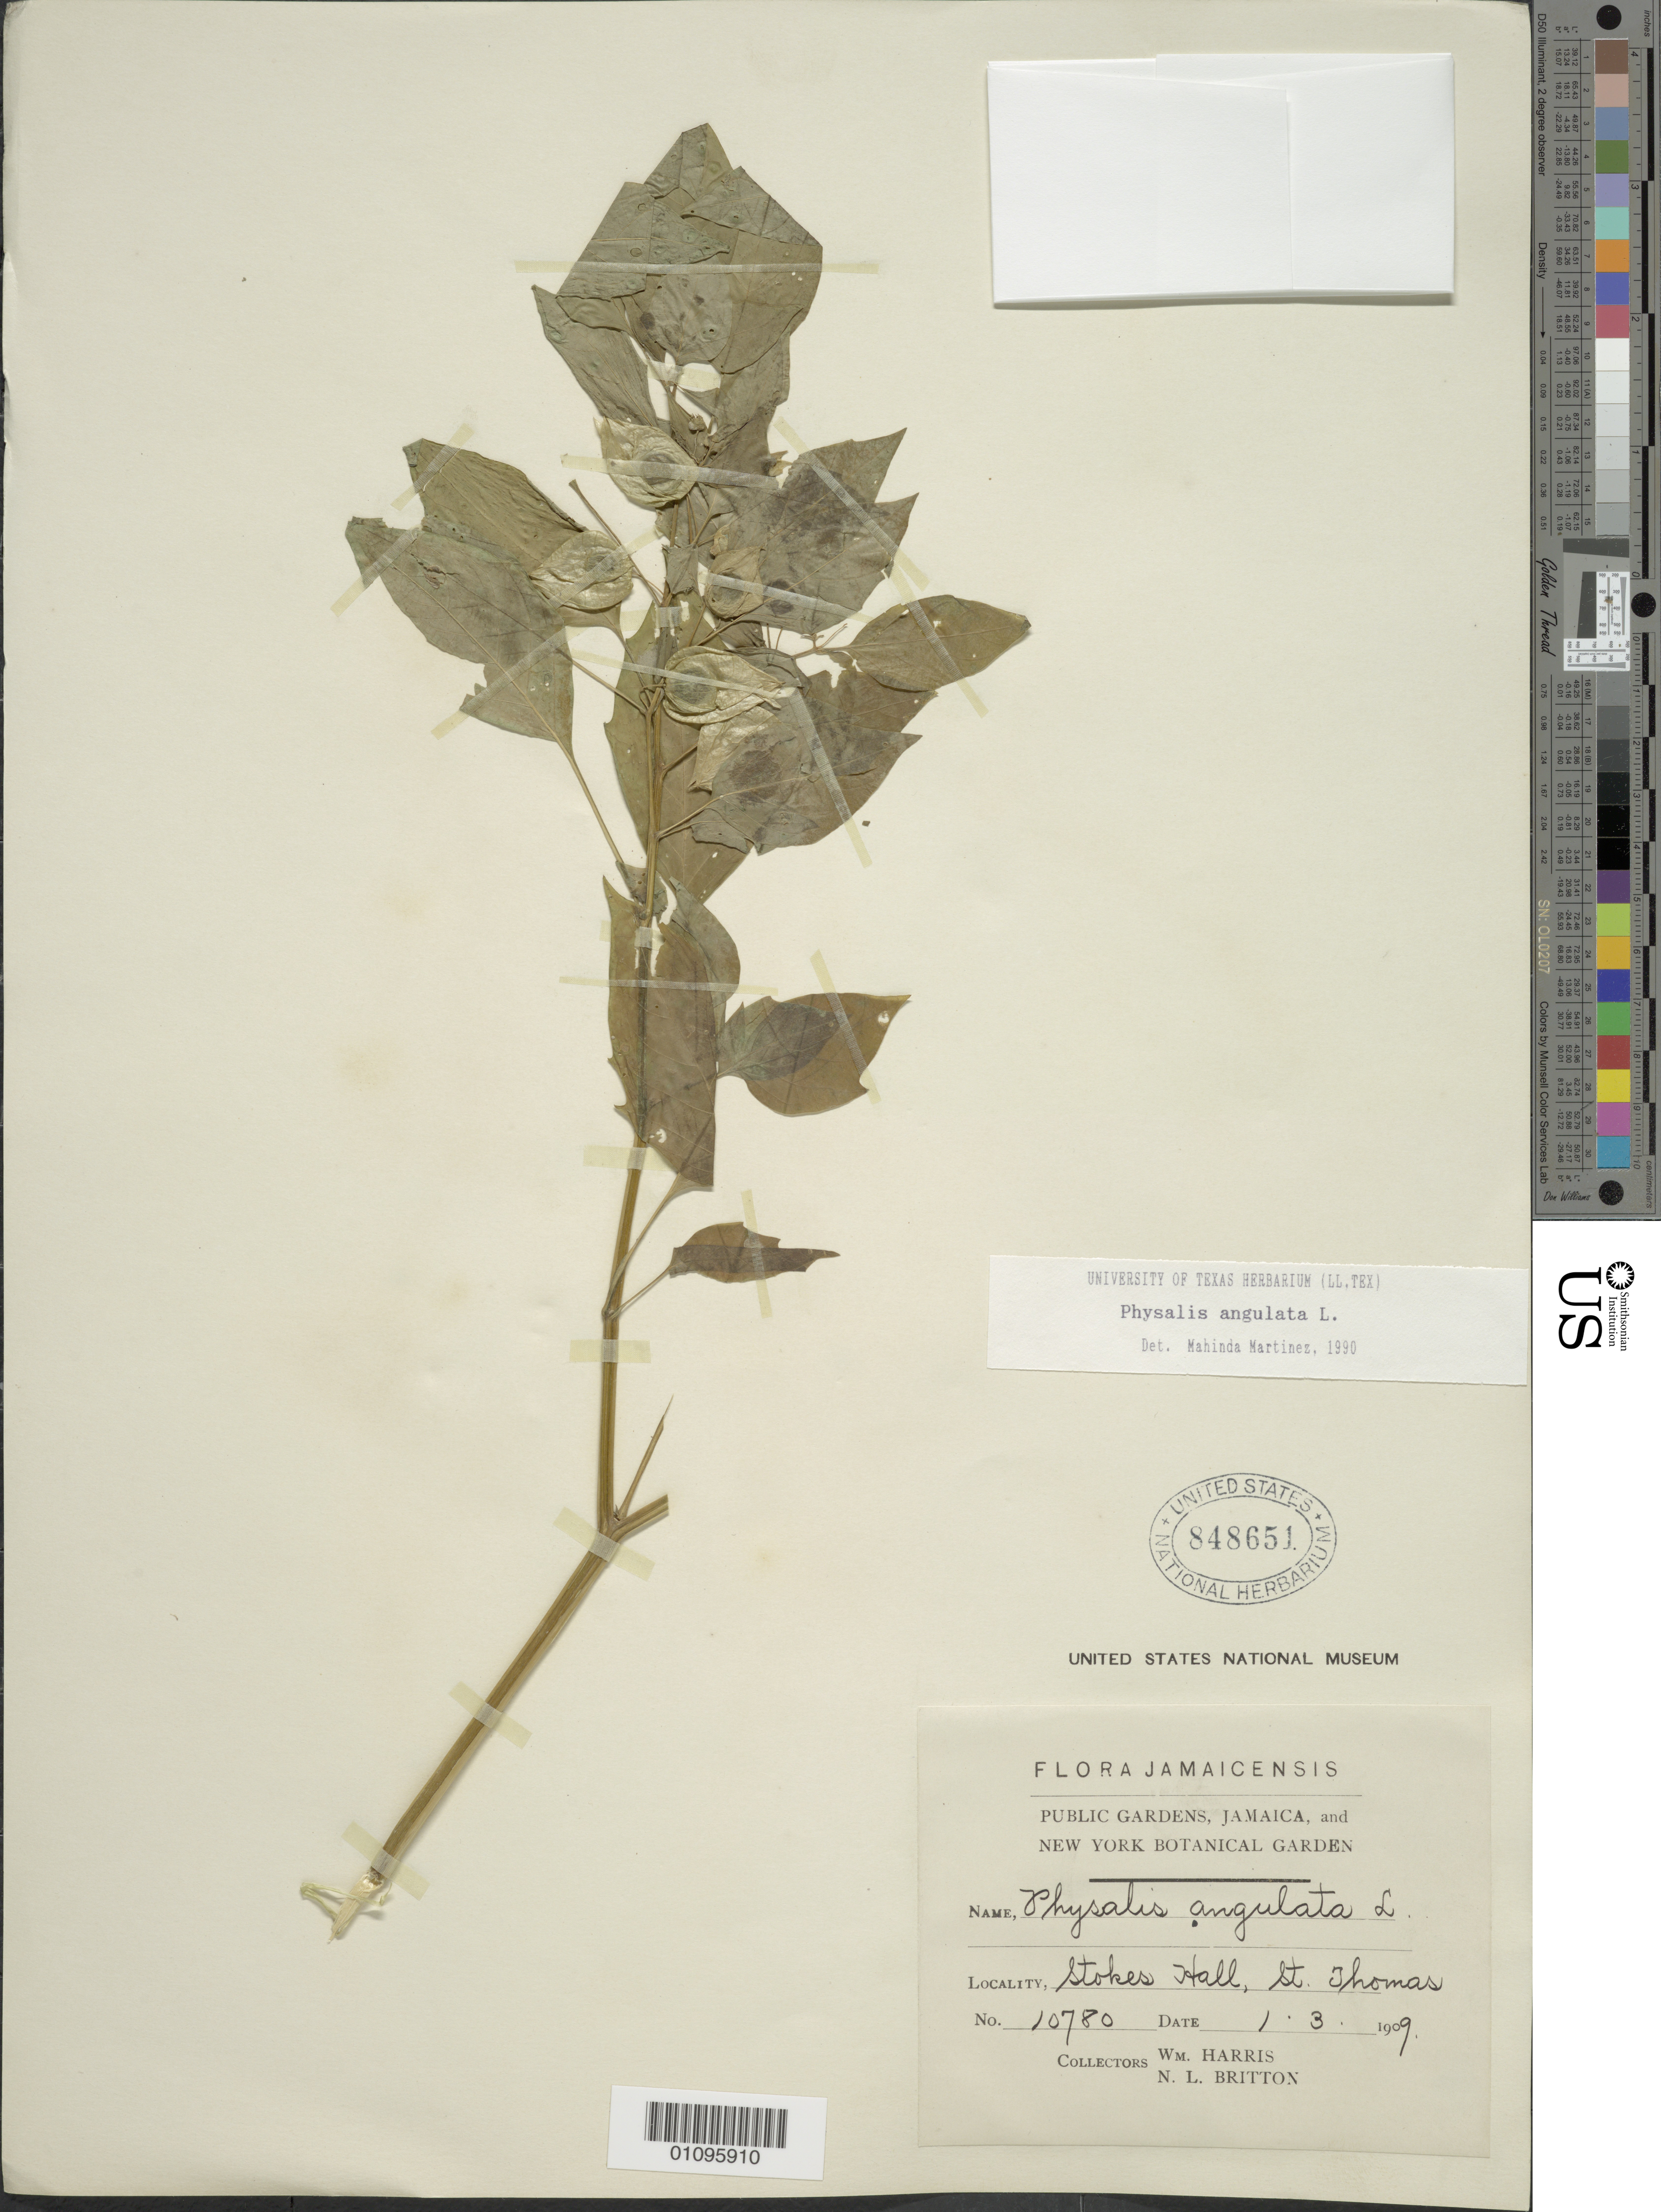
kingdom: Plantae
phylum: Tracheophyta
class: Magnoliopsida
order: Solanales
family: Solanaceae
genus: Physalis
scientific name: Physalis angulata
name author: L.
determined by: Martinez, M.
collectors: W. Harris & N. Britton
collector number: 10780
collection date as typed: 01 Mar 1909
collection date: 1909-03-01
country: Jamaica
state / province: Saint Thomas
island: Jamaica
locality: Stokes Hall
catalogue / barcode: US 848651